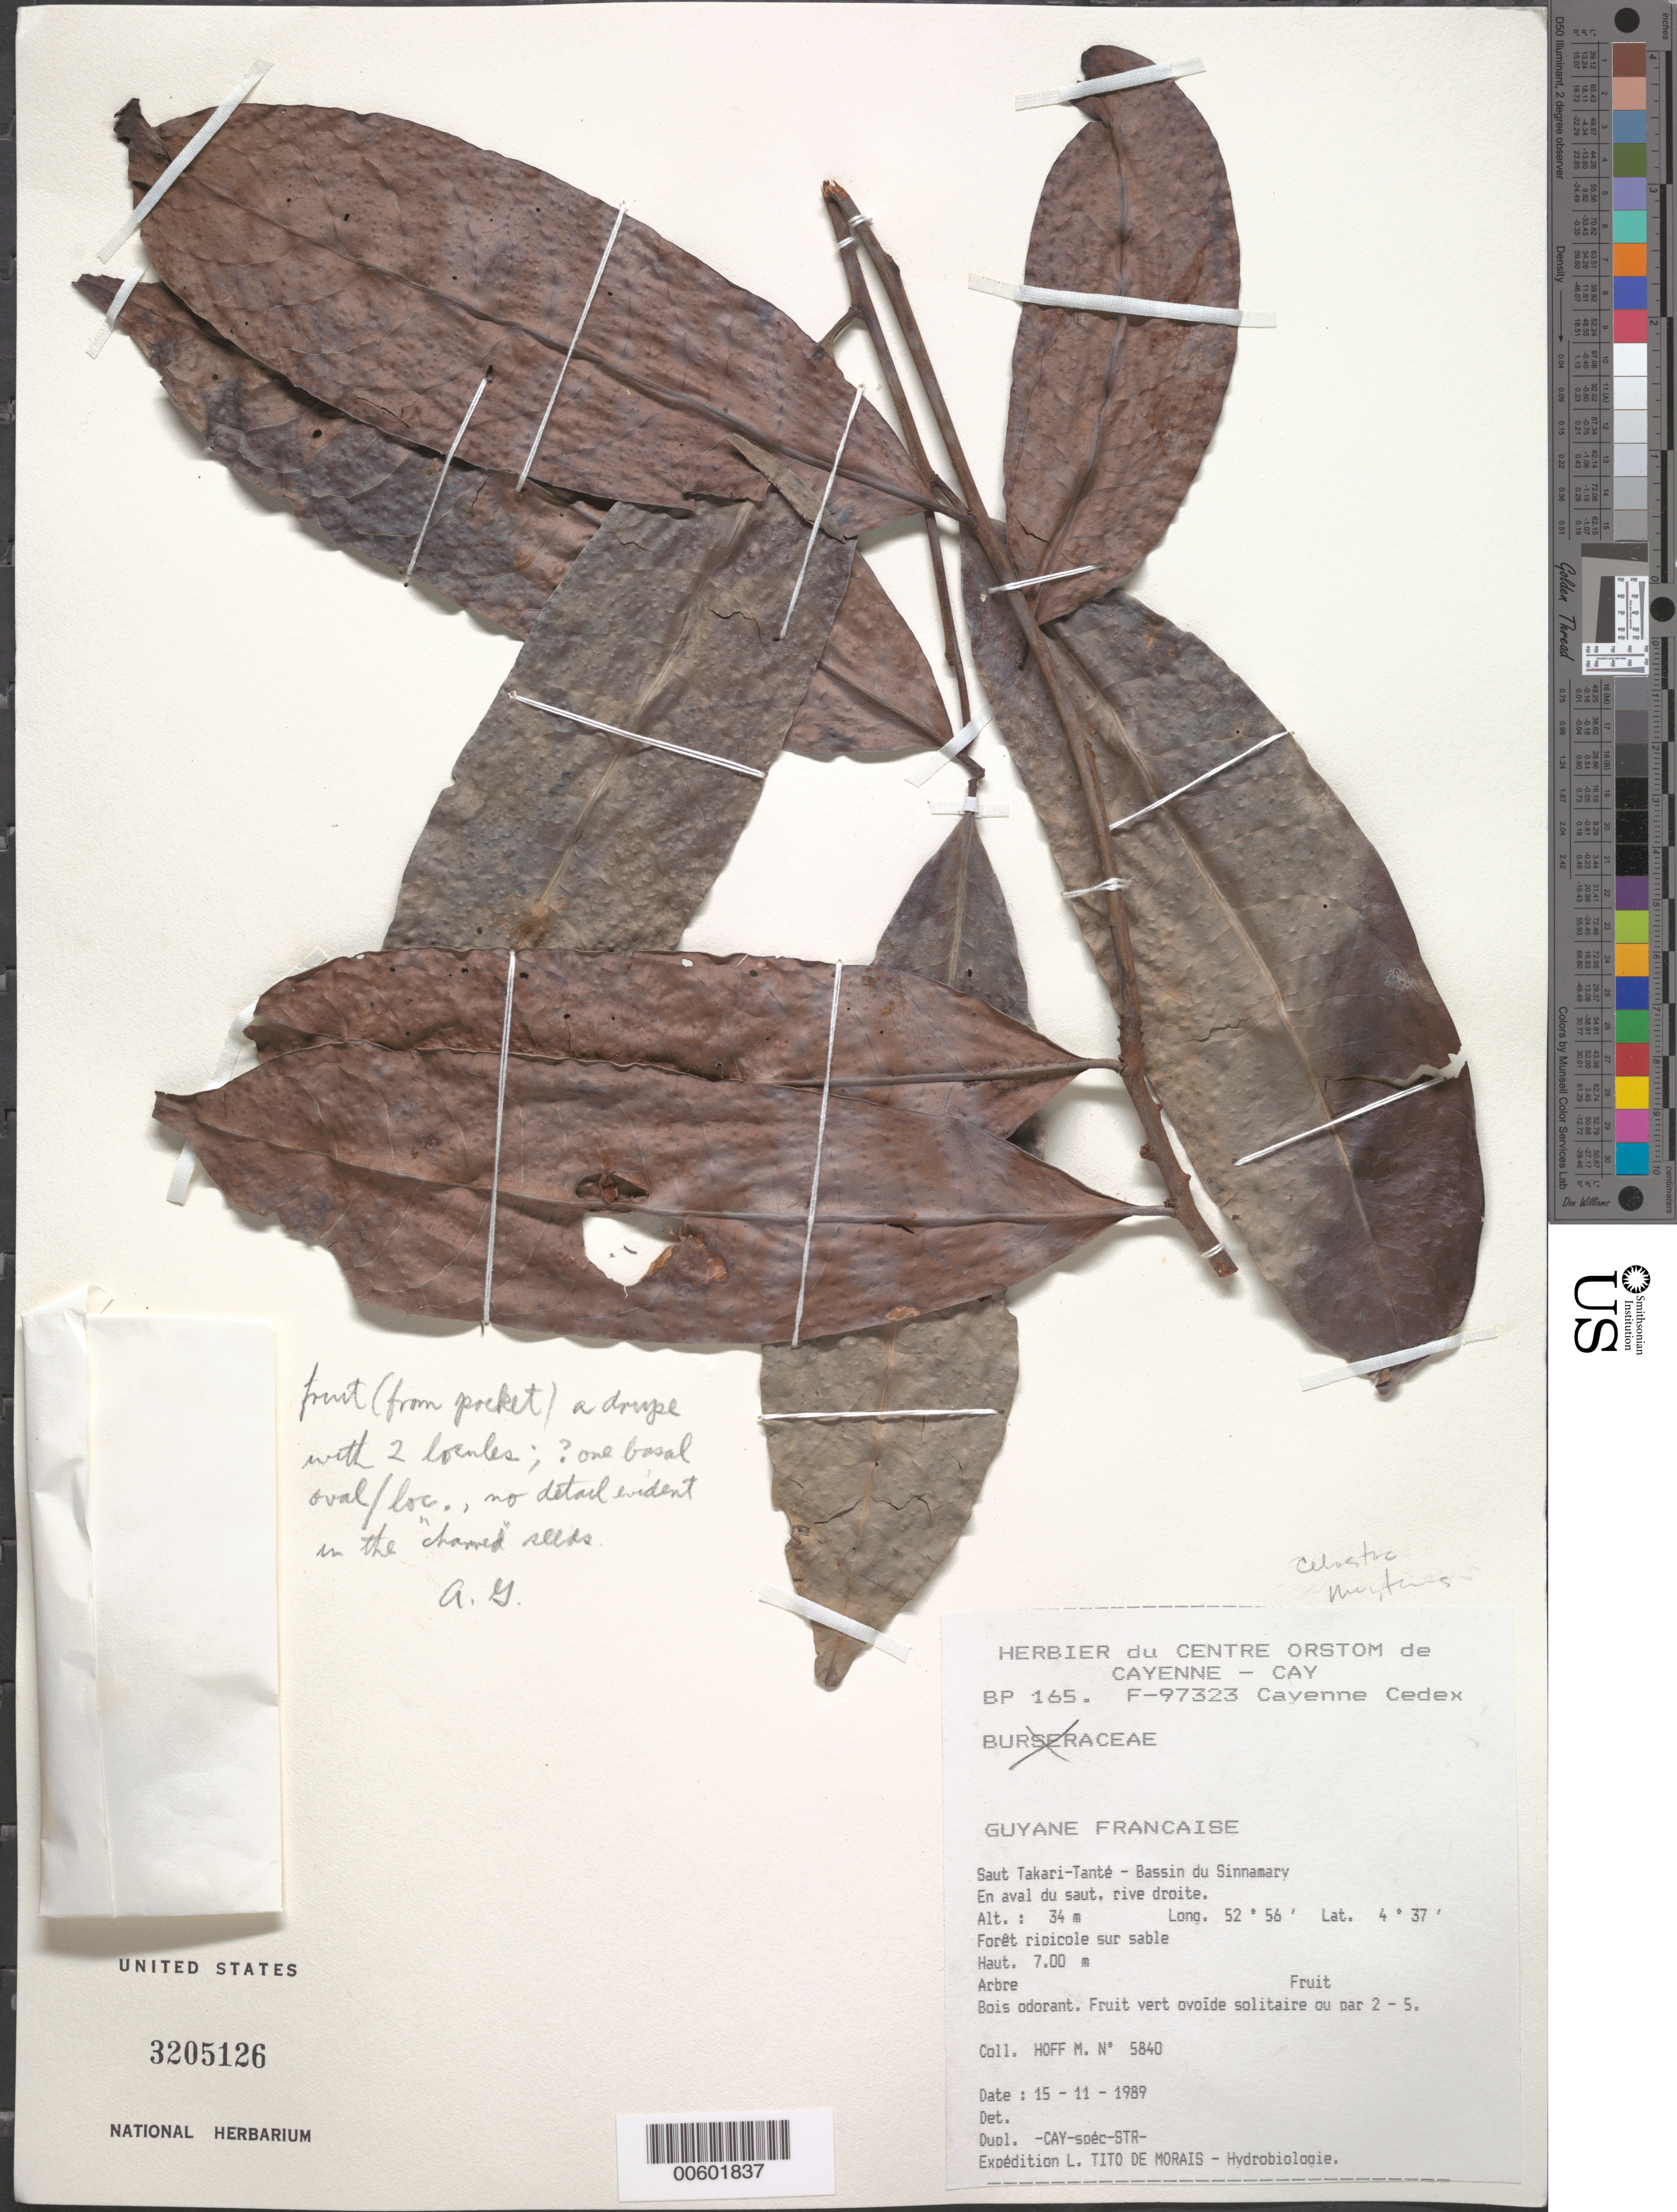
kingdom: Plantae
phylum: Tracheophyta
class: Magnoliopsida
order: Celastrales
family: Celastraceae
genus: Maytenus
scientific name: Maytenus sp.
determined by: Liesner, R. L.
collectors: M. Hoff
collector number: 5840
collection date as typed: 15-Nov-89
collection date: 1989-11-15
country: French Guiana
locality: Saut Takari-Tanté, Bassin du Sinnamary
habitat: Riparian forest on sand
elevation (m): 34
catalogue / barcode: US 3205126